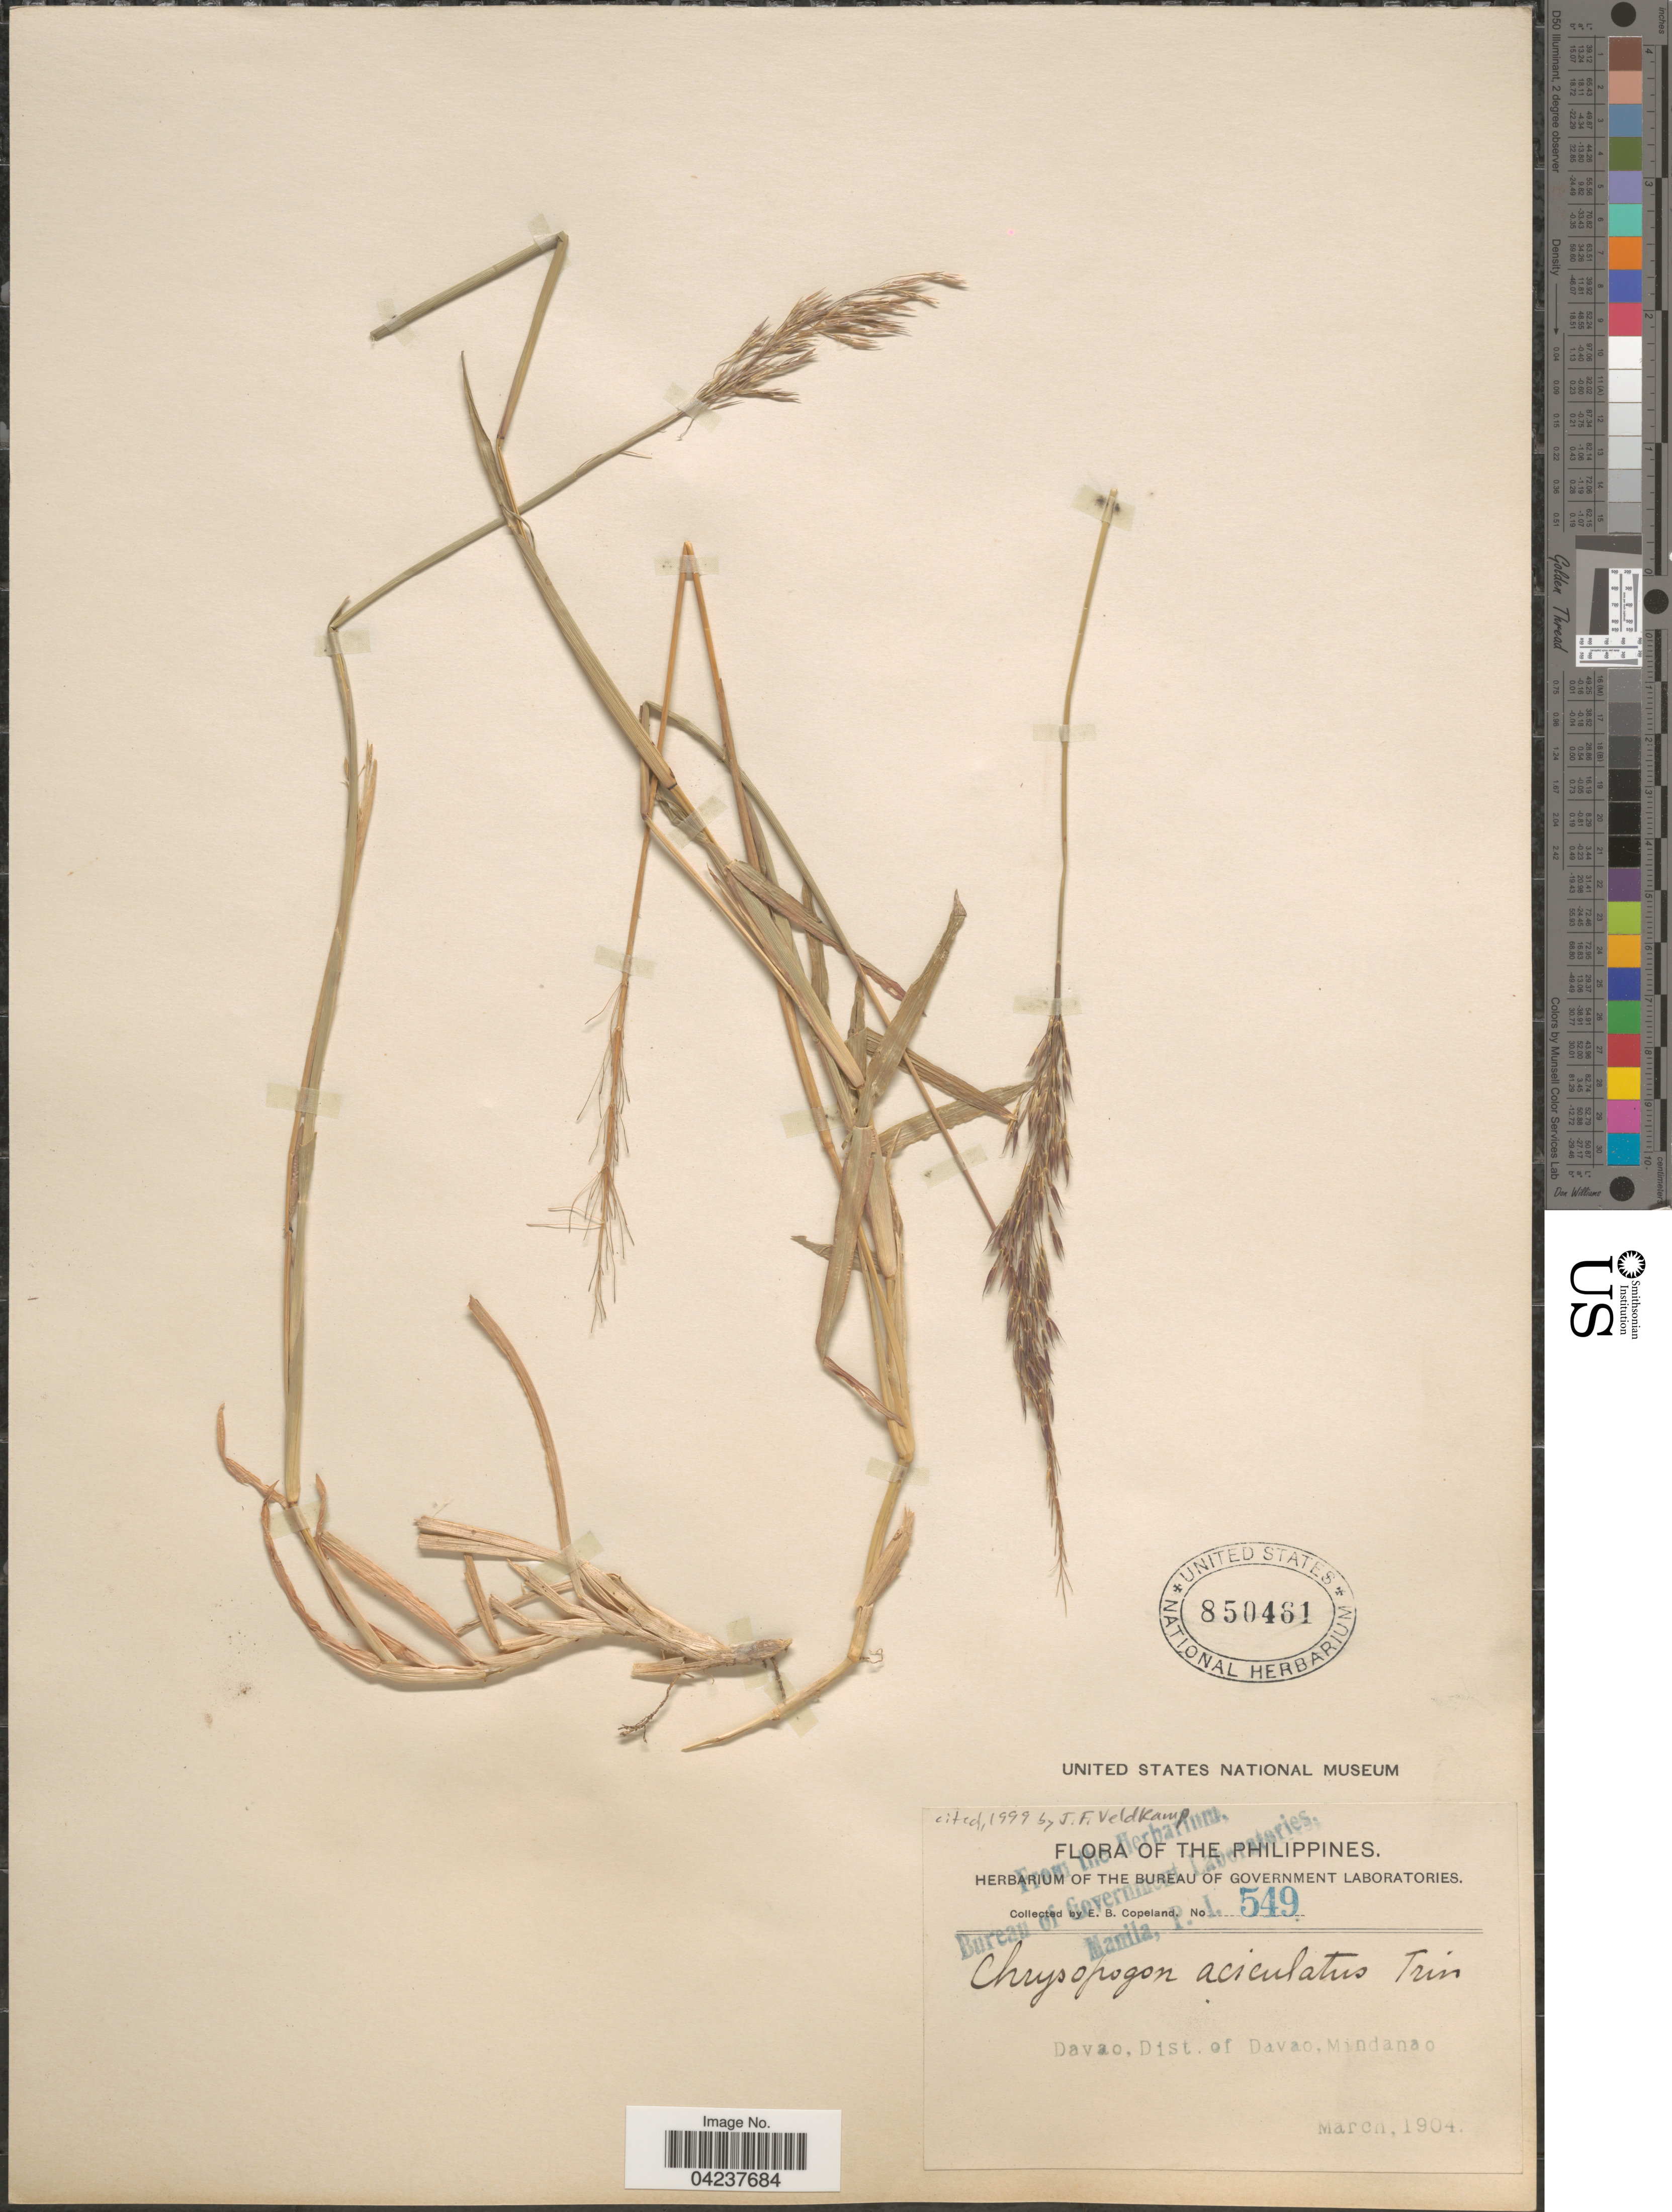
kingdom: Plantae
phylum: Tracheophyta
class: Liliopsida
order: Poales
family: Poaceae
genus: Chrysopogon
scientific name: Chrysopogon aciculatus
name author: (Retz.) Trin.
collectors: E. B. Copeland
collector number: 549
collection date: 1904-03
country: Philippines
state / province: Davao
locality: Dist. of Davao, Mindanao.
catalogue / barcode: US 850461